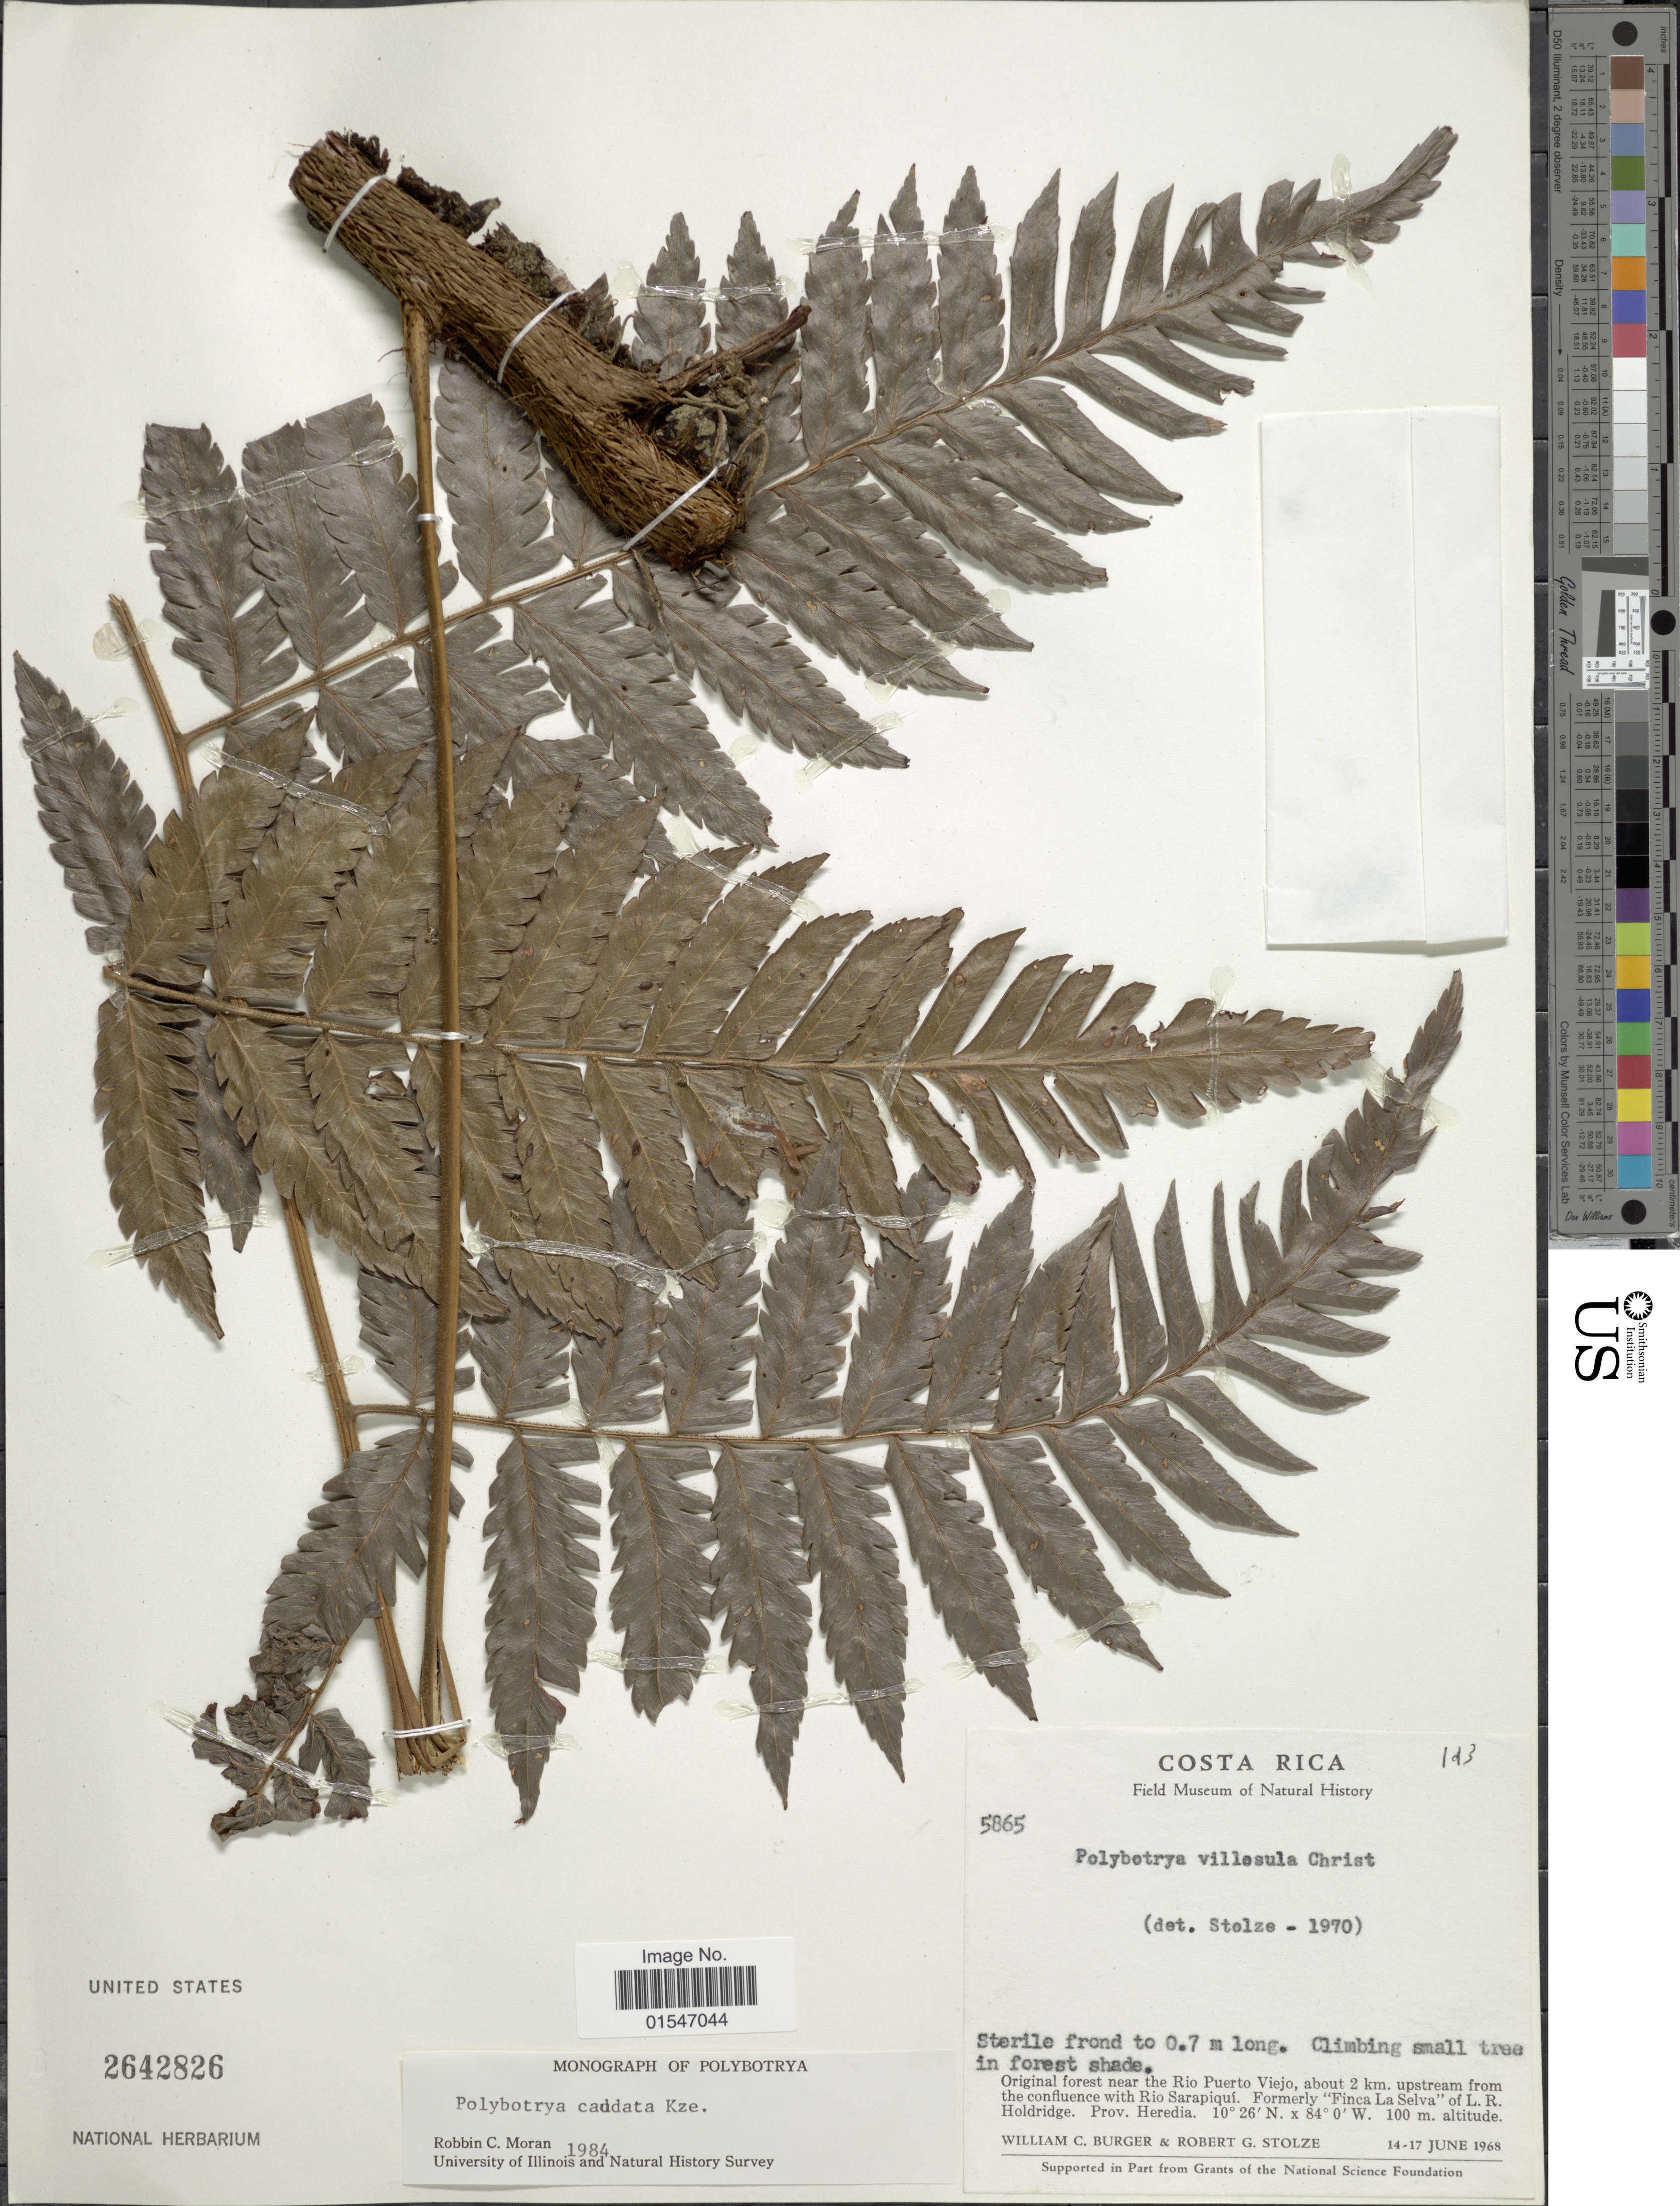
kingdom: Plantae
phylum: Tracheophyta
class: Polypodiopsida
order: Polypodiales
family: Dryopteridaceae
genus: Polybotrya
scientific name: Polybotrya caudata f. villosa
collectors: W. Burger & R. G. Stolze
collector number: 5865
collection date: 1968-06-14/1968-06-17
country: Costa Rica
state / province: Heredia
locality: Costa Rica. Original forest near Rio Puerto Viejo, about 2 km, upstream from the confluence with Rio Sarapiqui. Formerly "Finca La Selva" of L. R. Holdrige. Prov. Heredia.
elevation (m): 100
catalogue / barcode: US 2642826